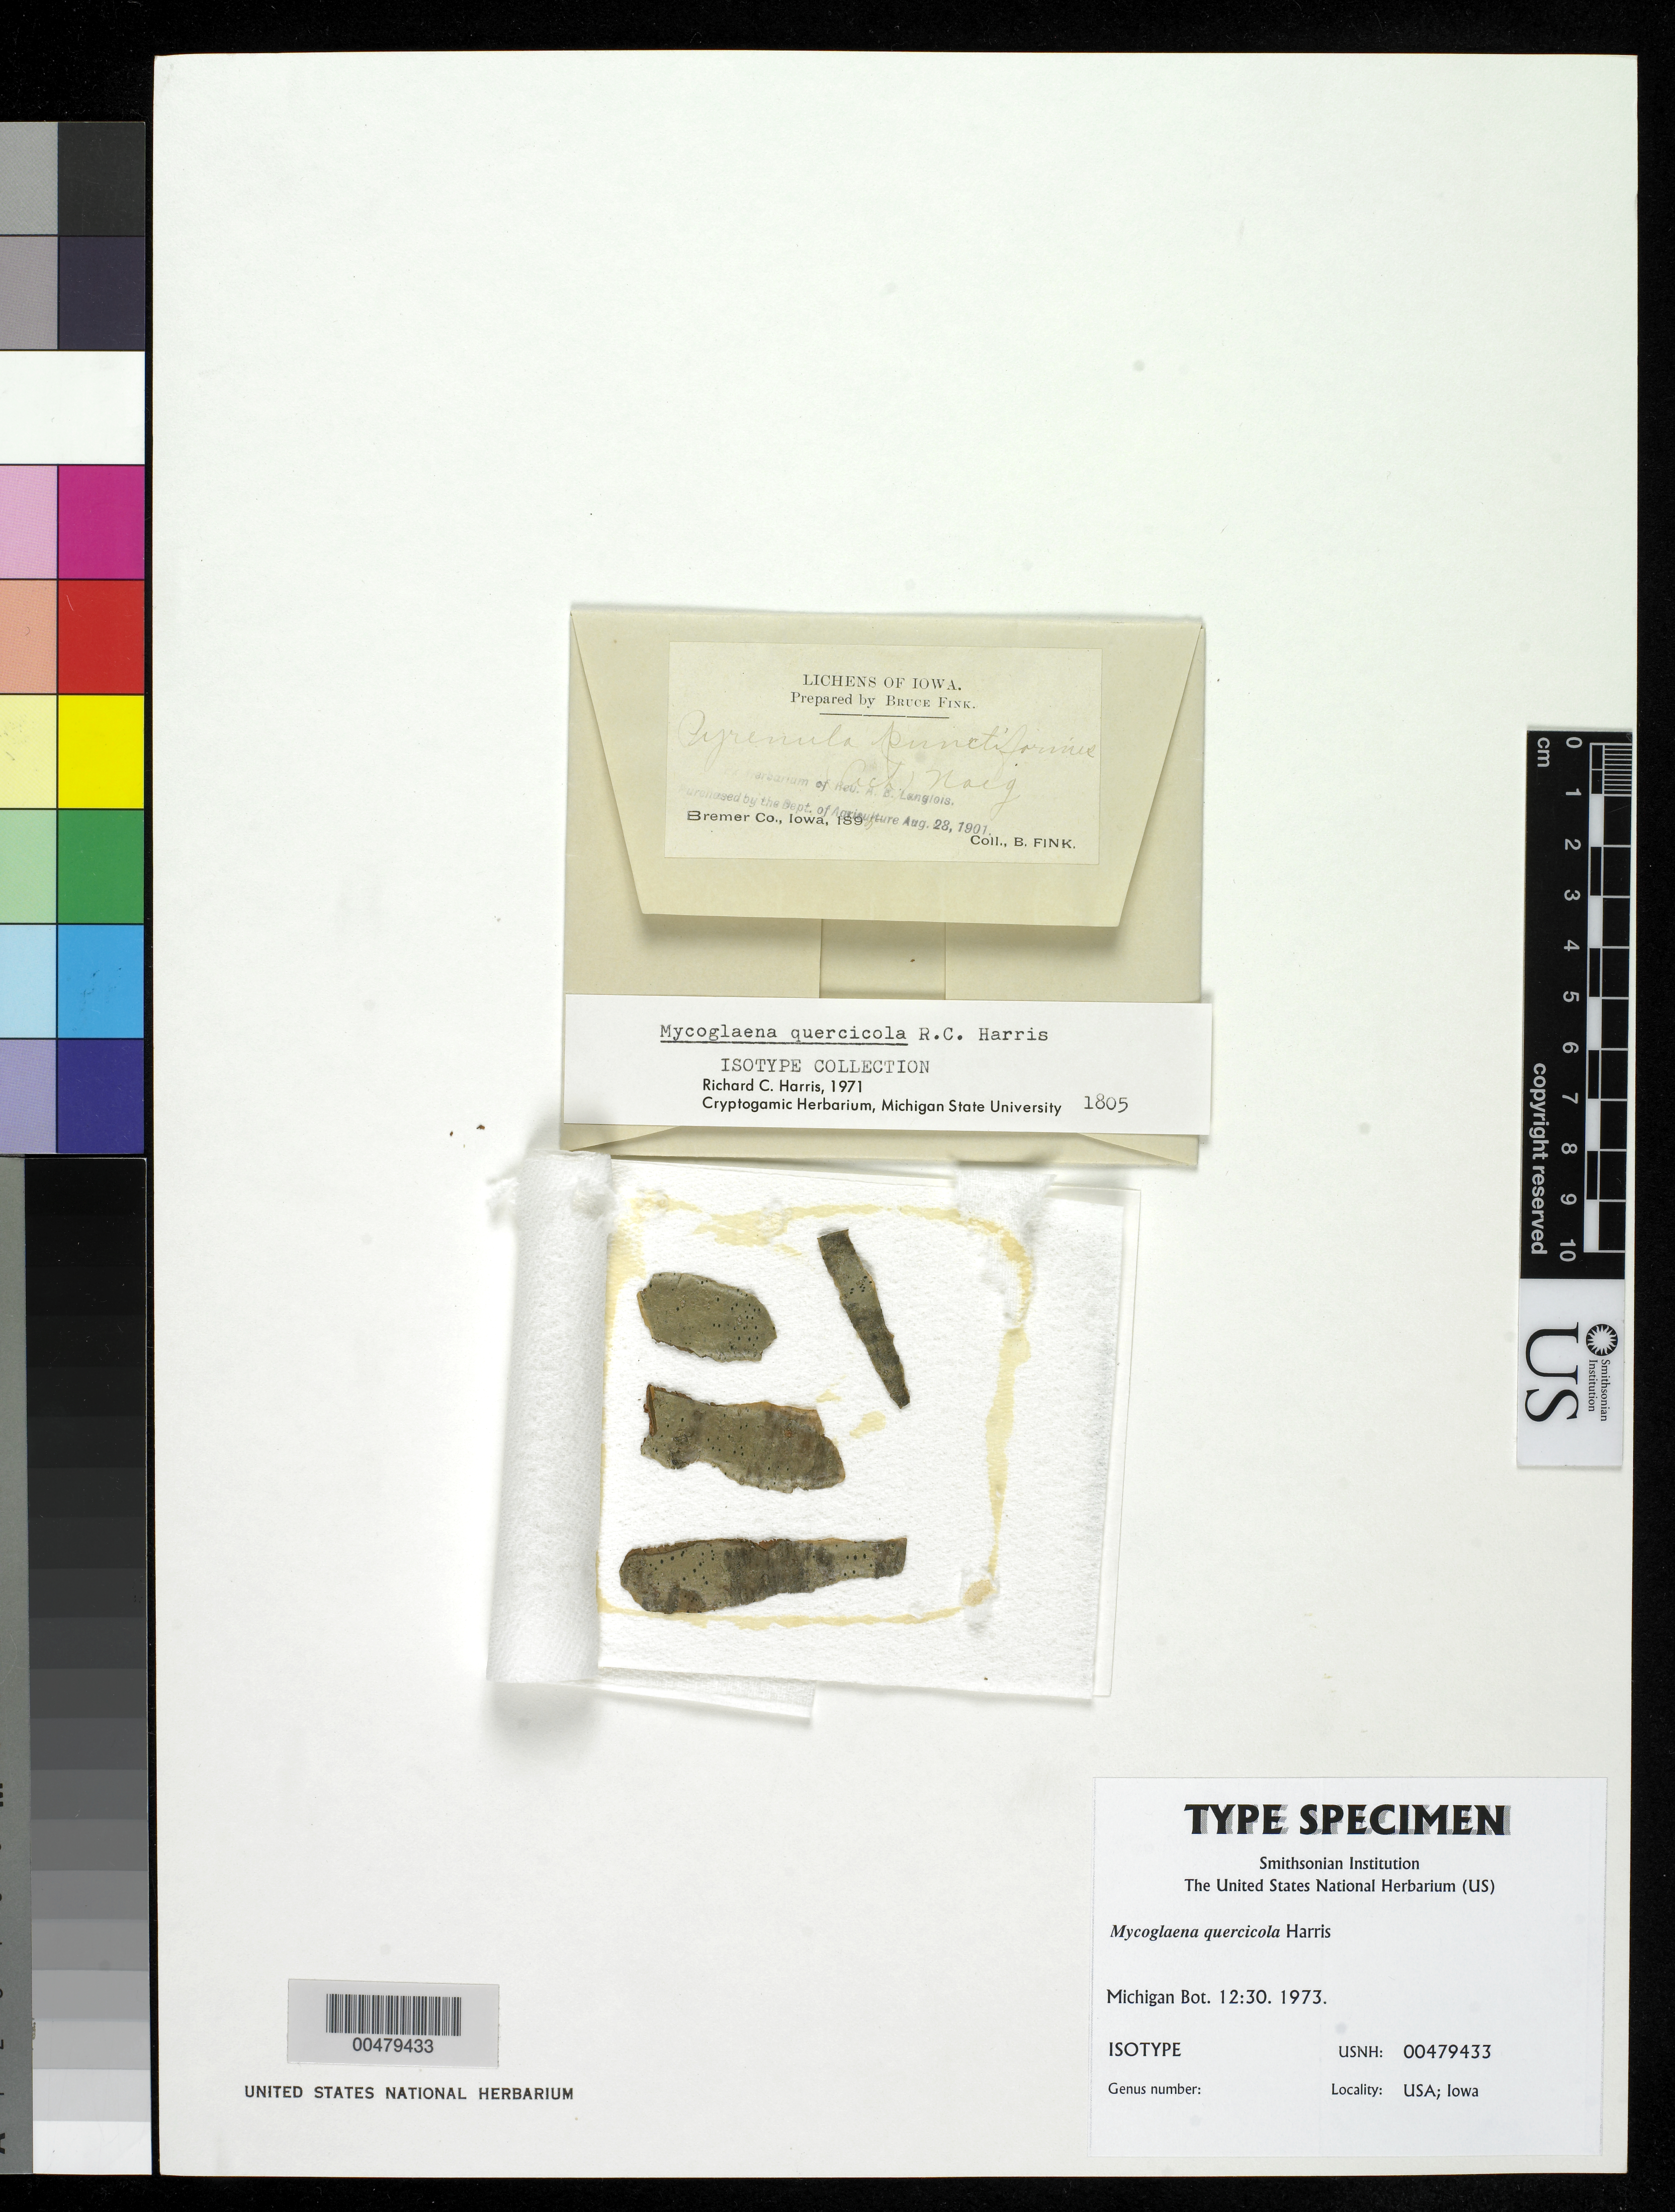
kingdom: Fungi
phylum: Ascomycota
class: Dothideomycetes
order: Dothideales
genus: Mycoglaena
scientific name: Mycoglaena quercicola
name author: R.C. Harris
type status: Isotype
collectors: B. Fink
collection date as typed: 1895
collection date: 1895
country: United States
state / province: Iowa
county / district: Bremer